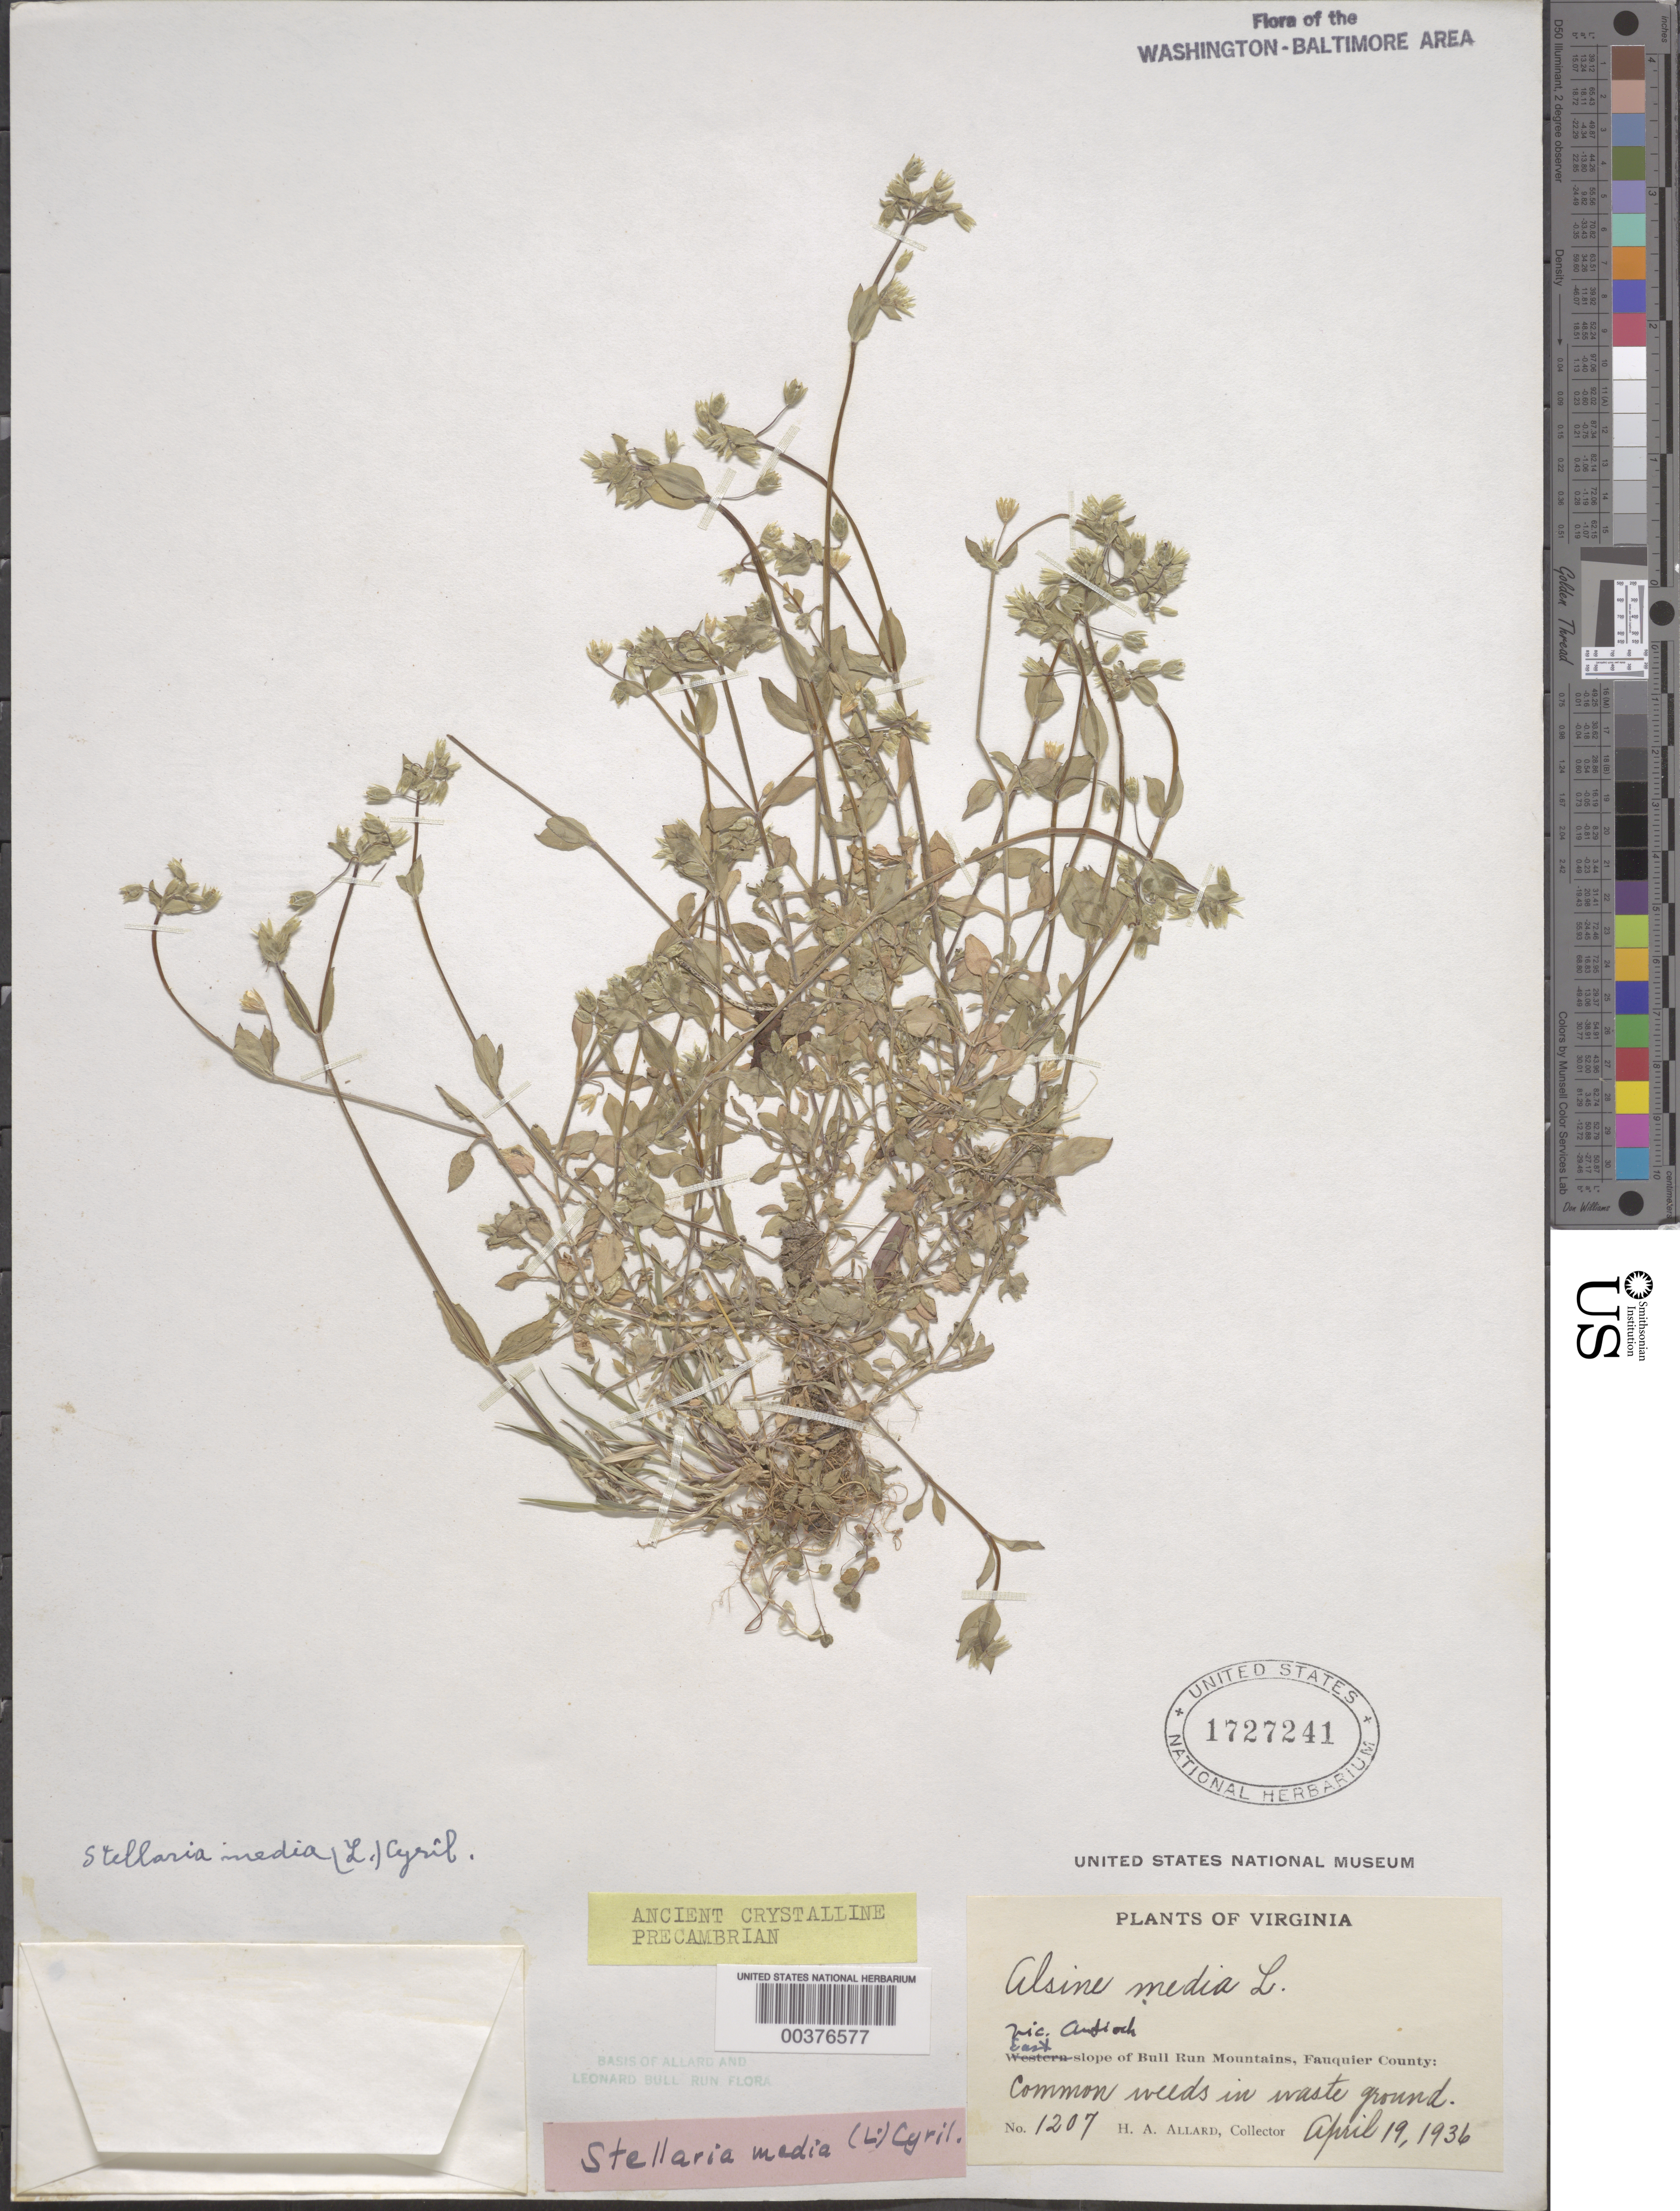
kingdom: Plantae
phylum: Tracheophyta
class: Magnoliopsida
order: Caryophyllales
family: Caryophyllaceae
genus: Stellaria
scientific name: Stellaria media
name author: (L.) Vill.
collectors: H. A. Allard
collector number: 1207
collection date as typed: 19 Apr 1936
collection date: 1936-04-19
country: United States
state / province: Virginia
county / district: Fauquier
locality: Near Antioch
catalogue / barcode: US 1727241